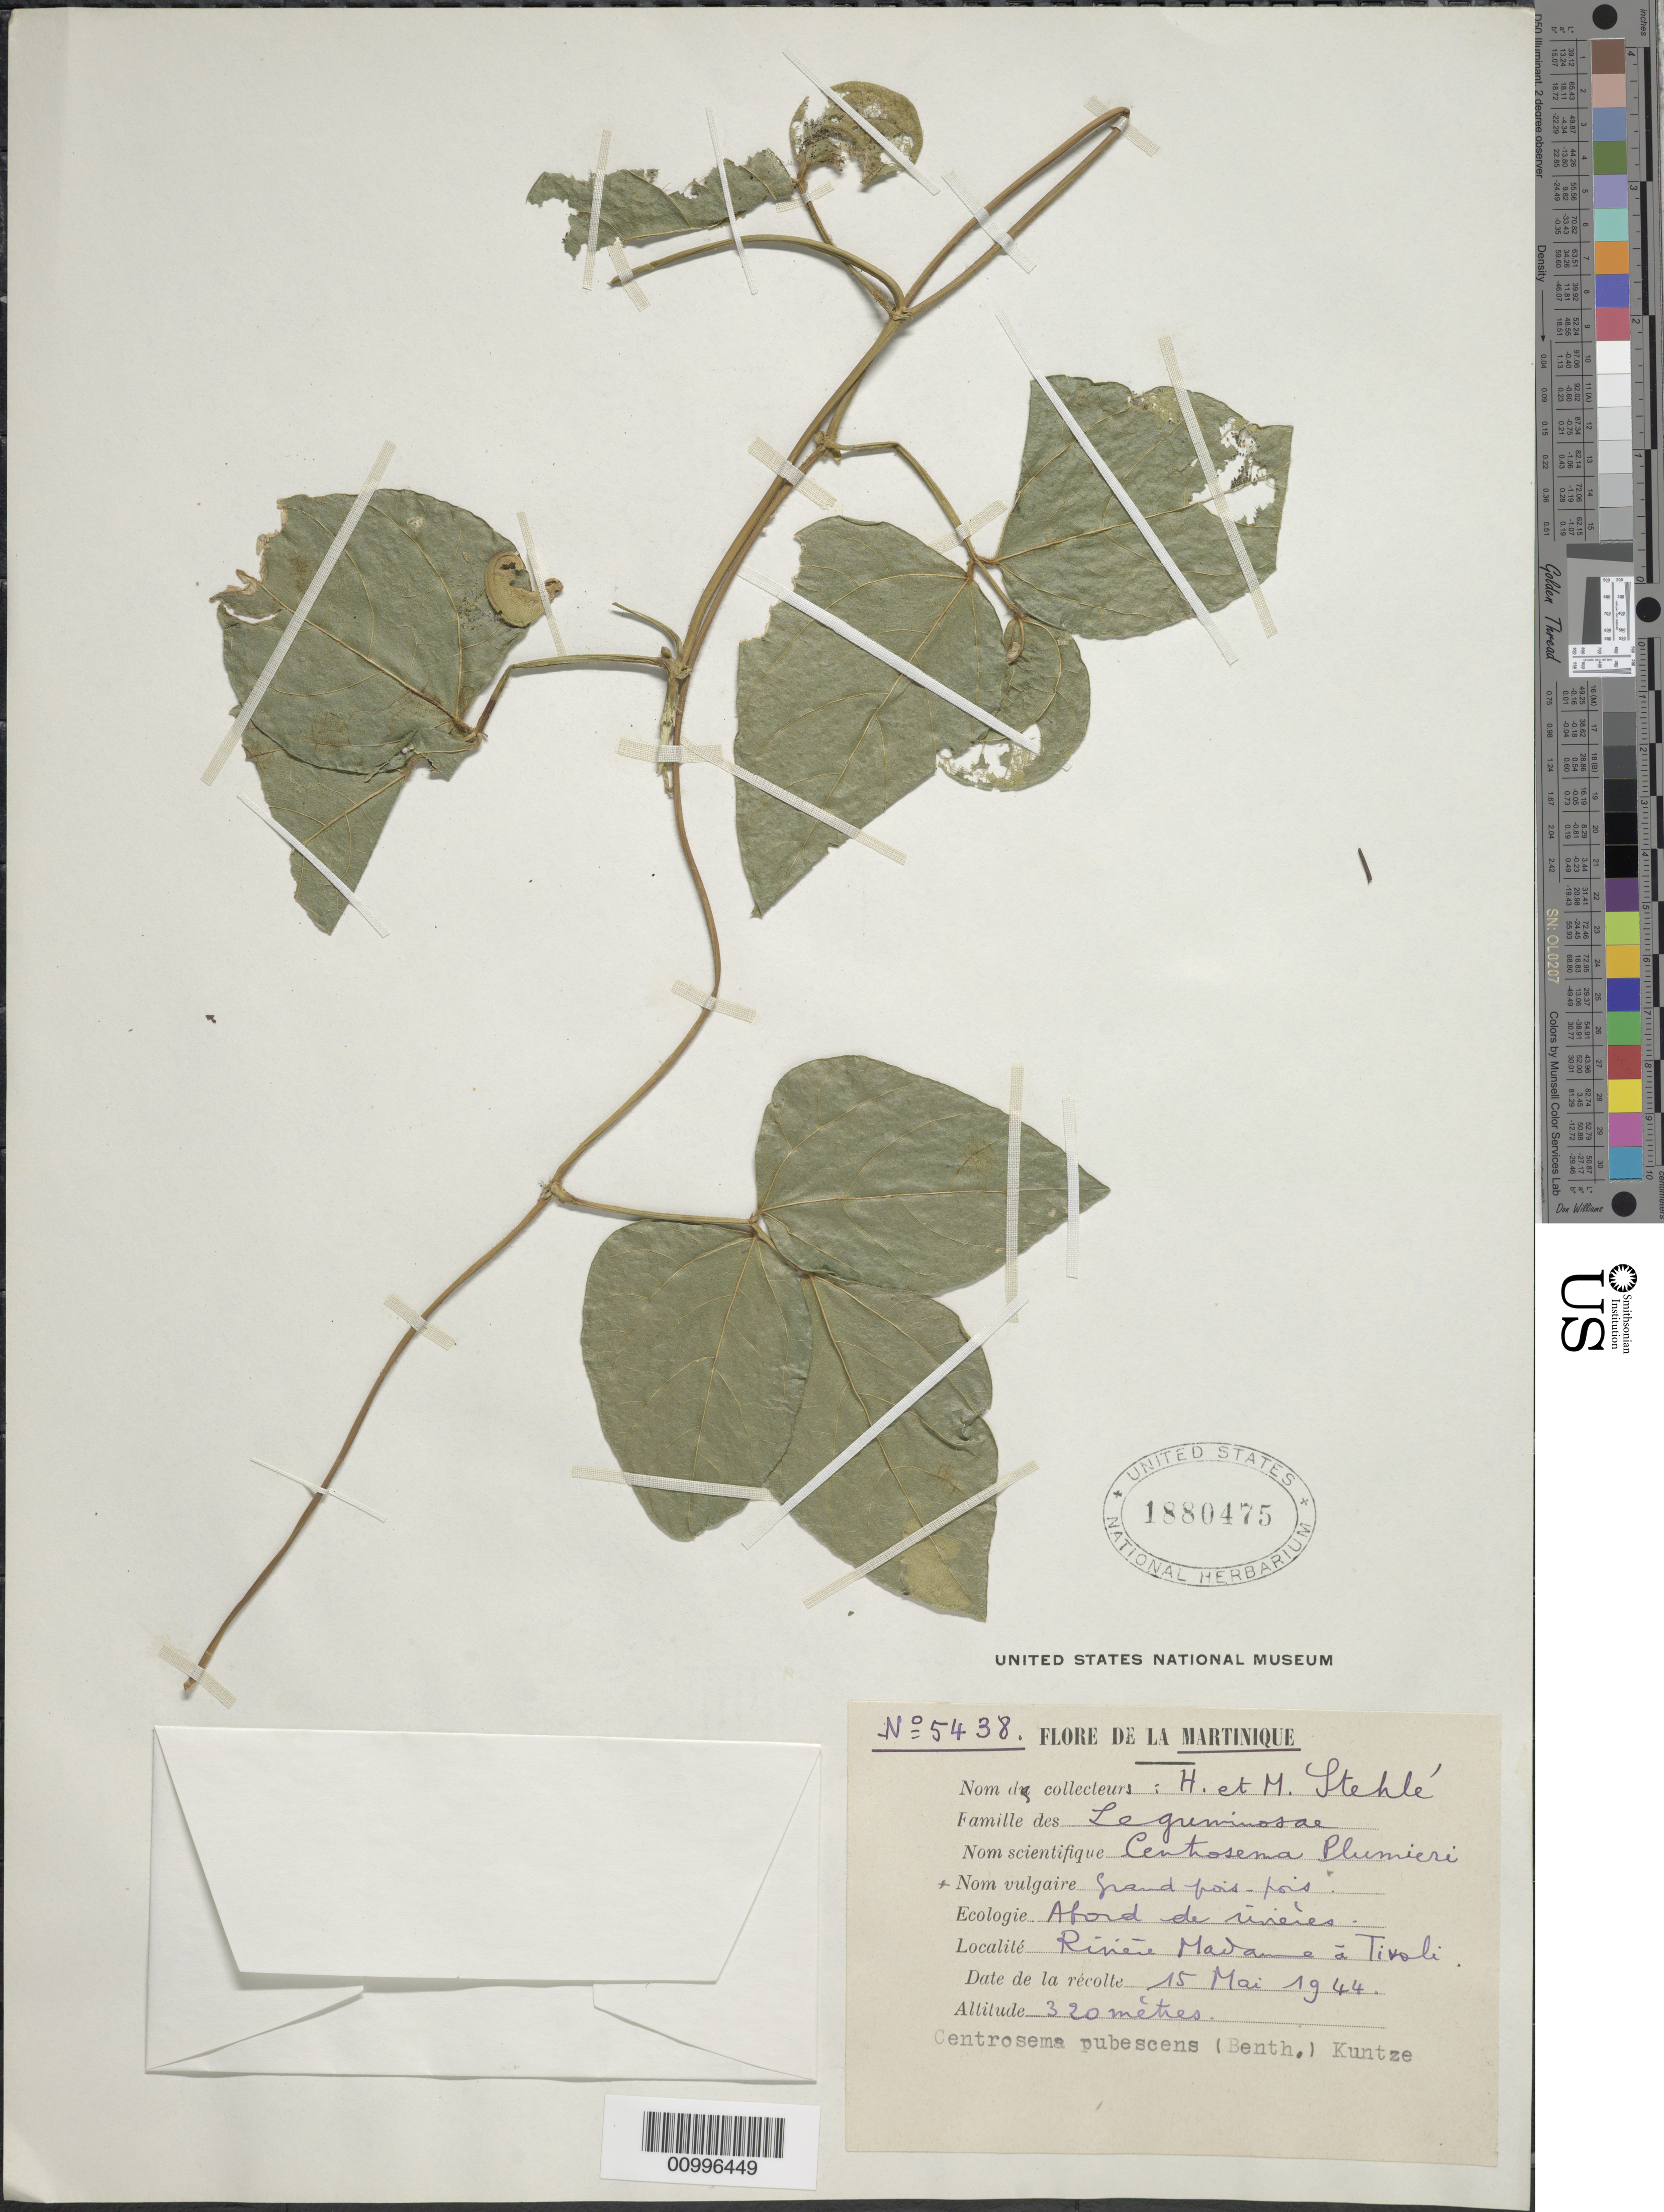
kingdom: Plantae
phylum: Tracheophyta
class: Magnoliopsida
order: Fabales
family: Fabaceae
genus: Centrosema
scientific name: Centrosema plumieri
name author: (Turpin ex Pers.) Benth.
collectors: H. Stehlé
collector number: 5438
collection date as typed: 15 May 1944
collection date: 1944-05-15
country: Martinique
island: Martinique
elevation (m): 320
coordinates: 0 N, 0 E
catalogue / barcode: US 1880475